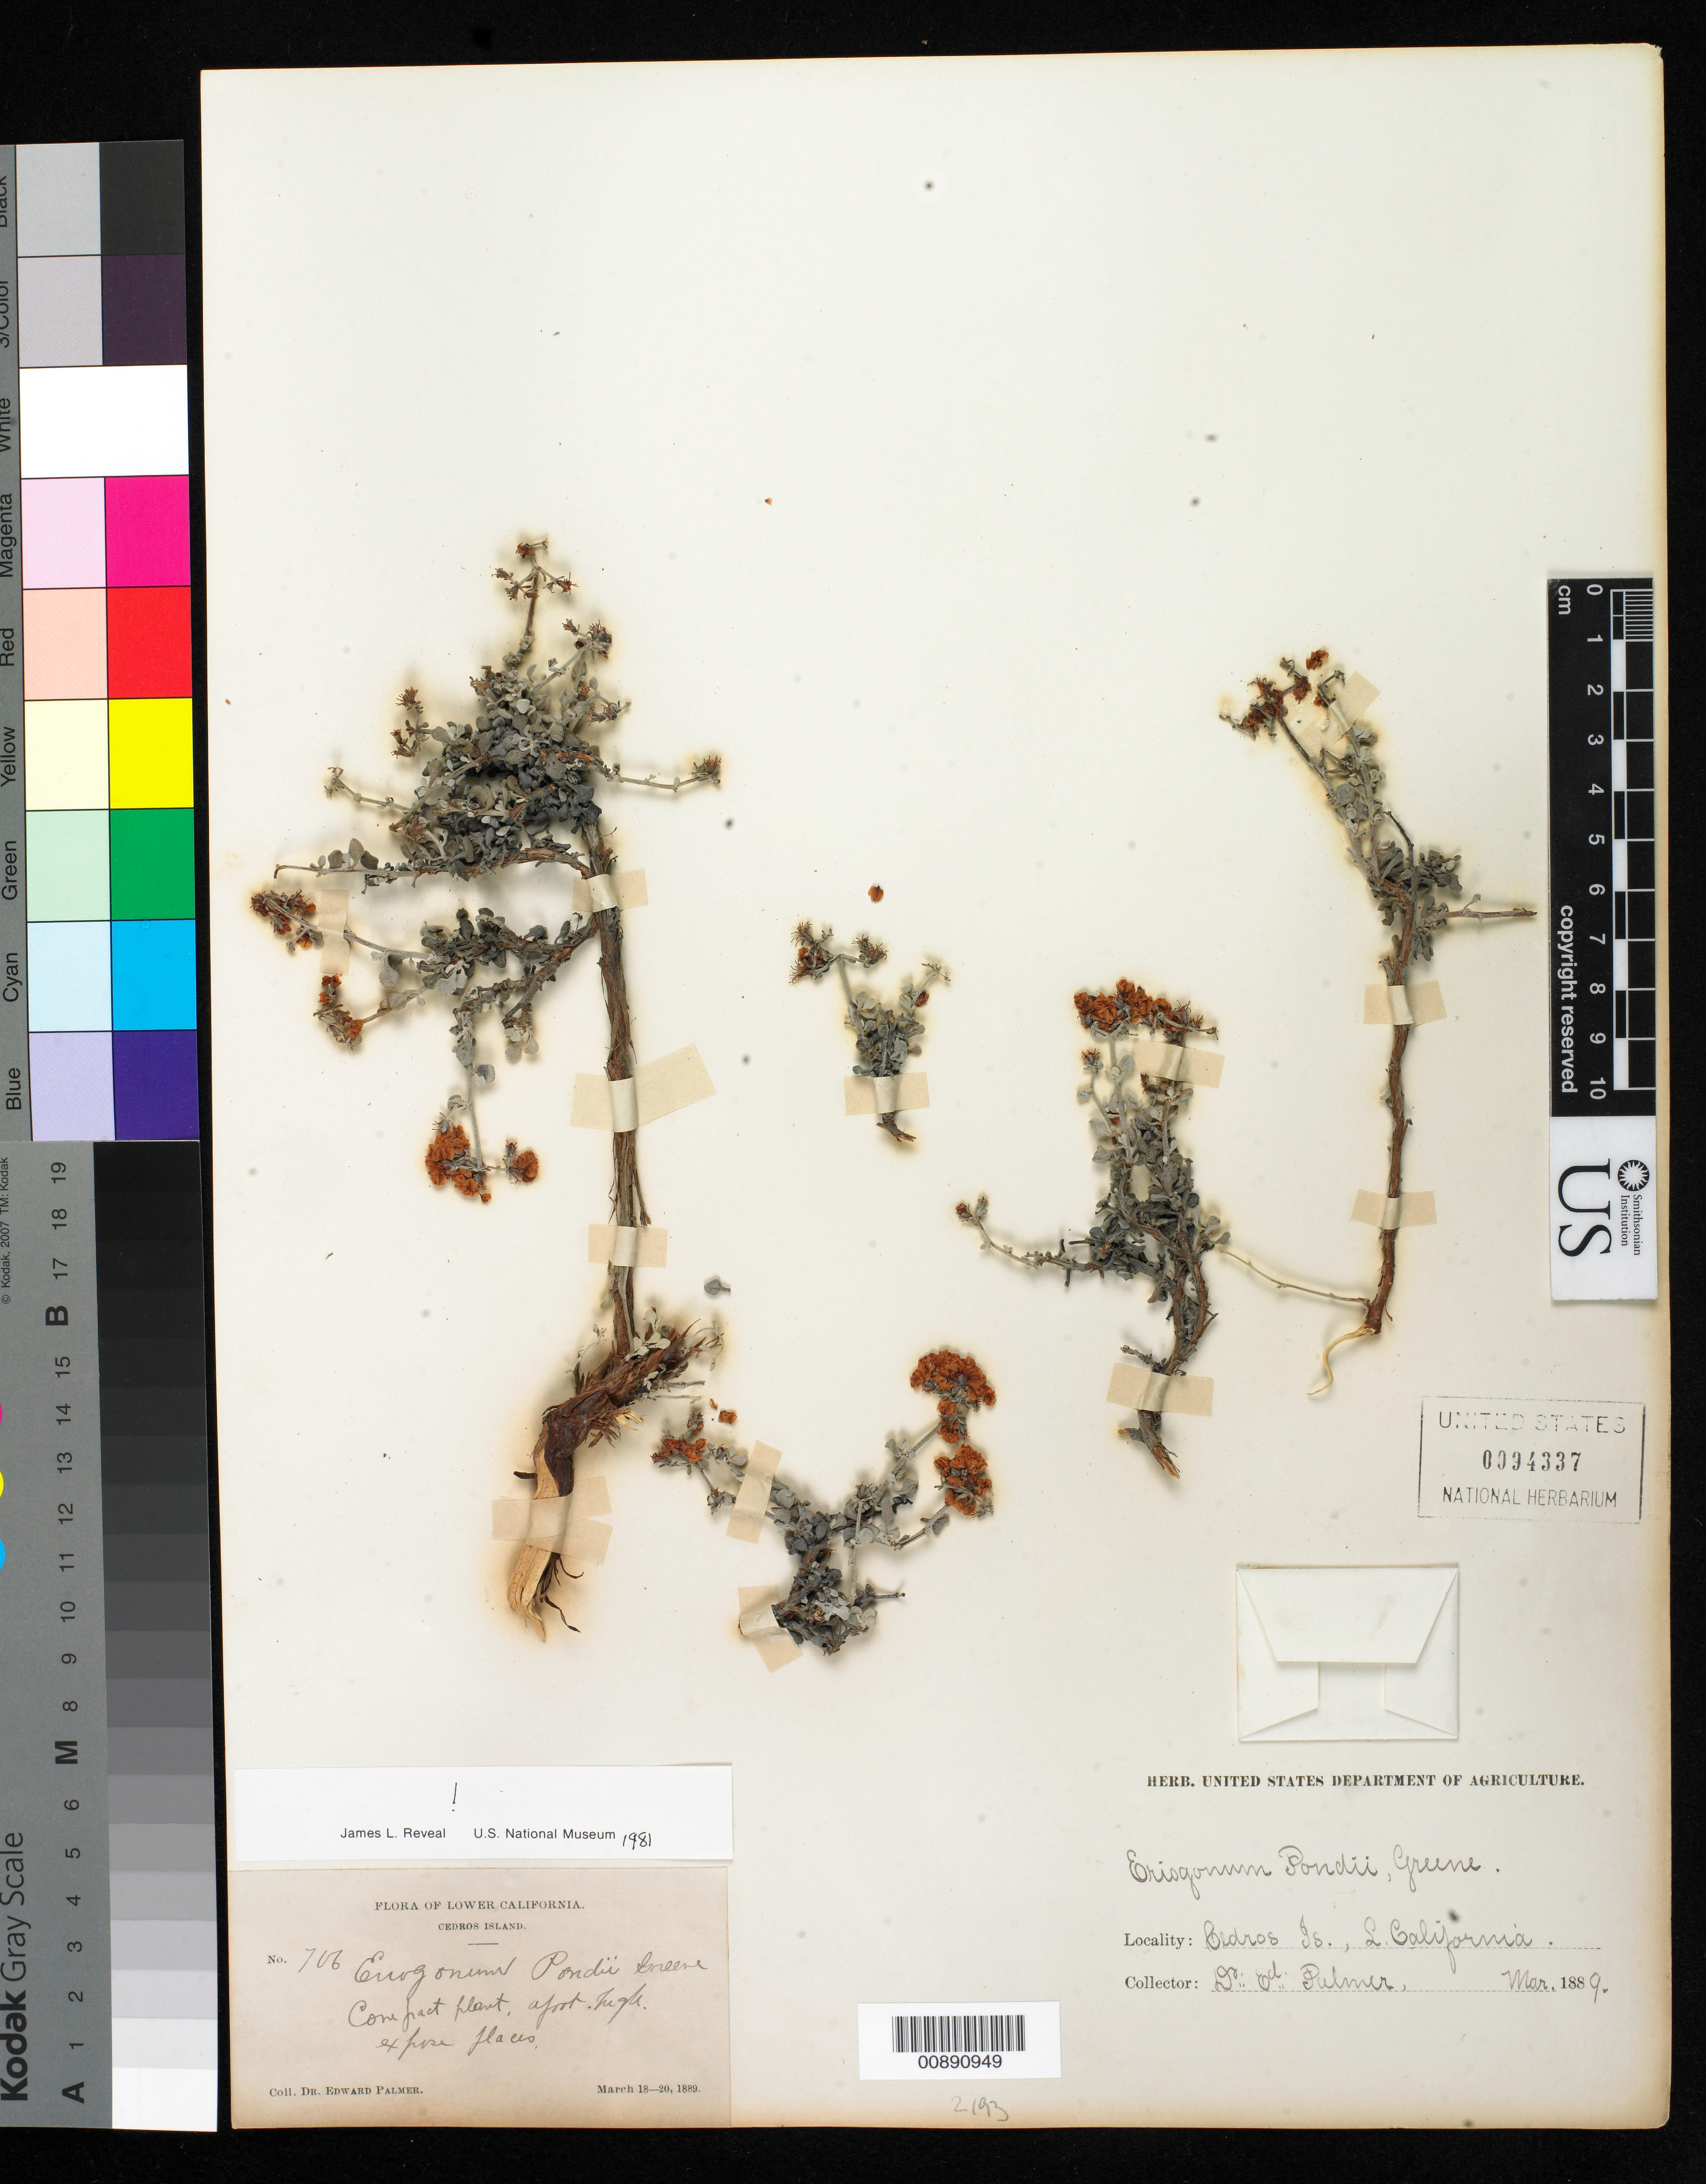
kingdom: Plantae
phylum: Tracheophyta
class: Magnoliopsida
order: Caryophyllales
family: Polygonaceae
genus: Eriogonum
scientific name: Eriogonum pondii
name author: Greene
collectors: E. Palmer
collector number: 706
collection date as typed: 18 Mar 1889 to 20 Mar 1889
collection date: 1889-03-18/1889-03-20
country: Mexico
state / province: Baja California Norte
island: Cedros I.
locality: Cedros Island, Baja California.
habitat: Expose places.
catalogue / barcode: US 94337